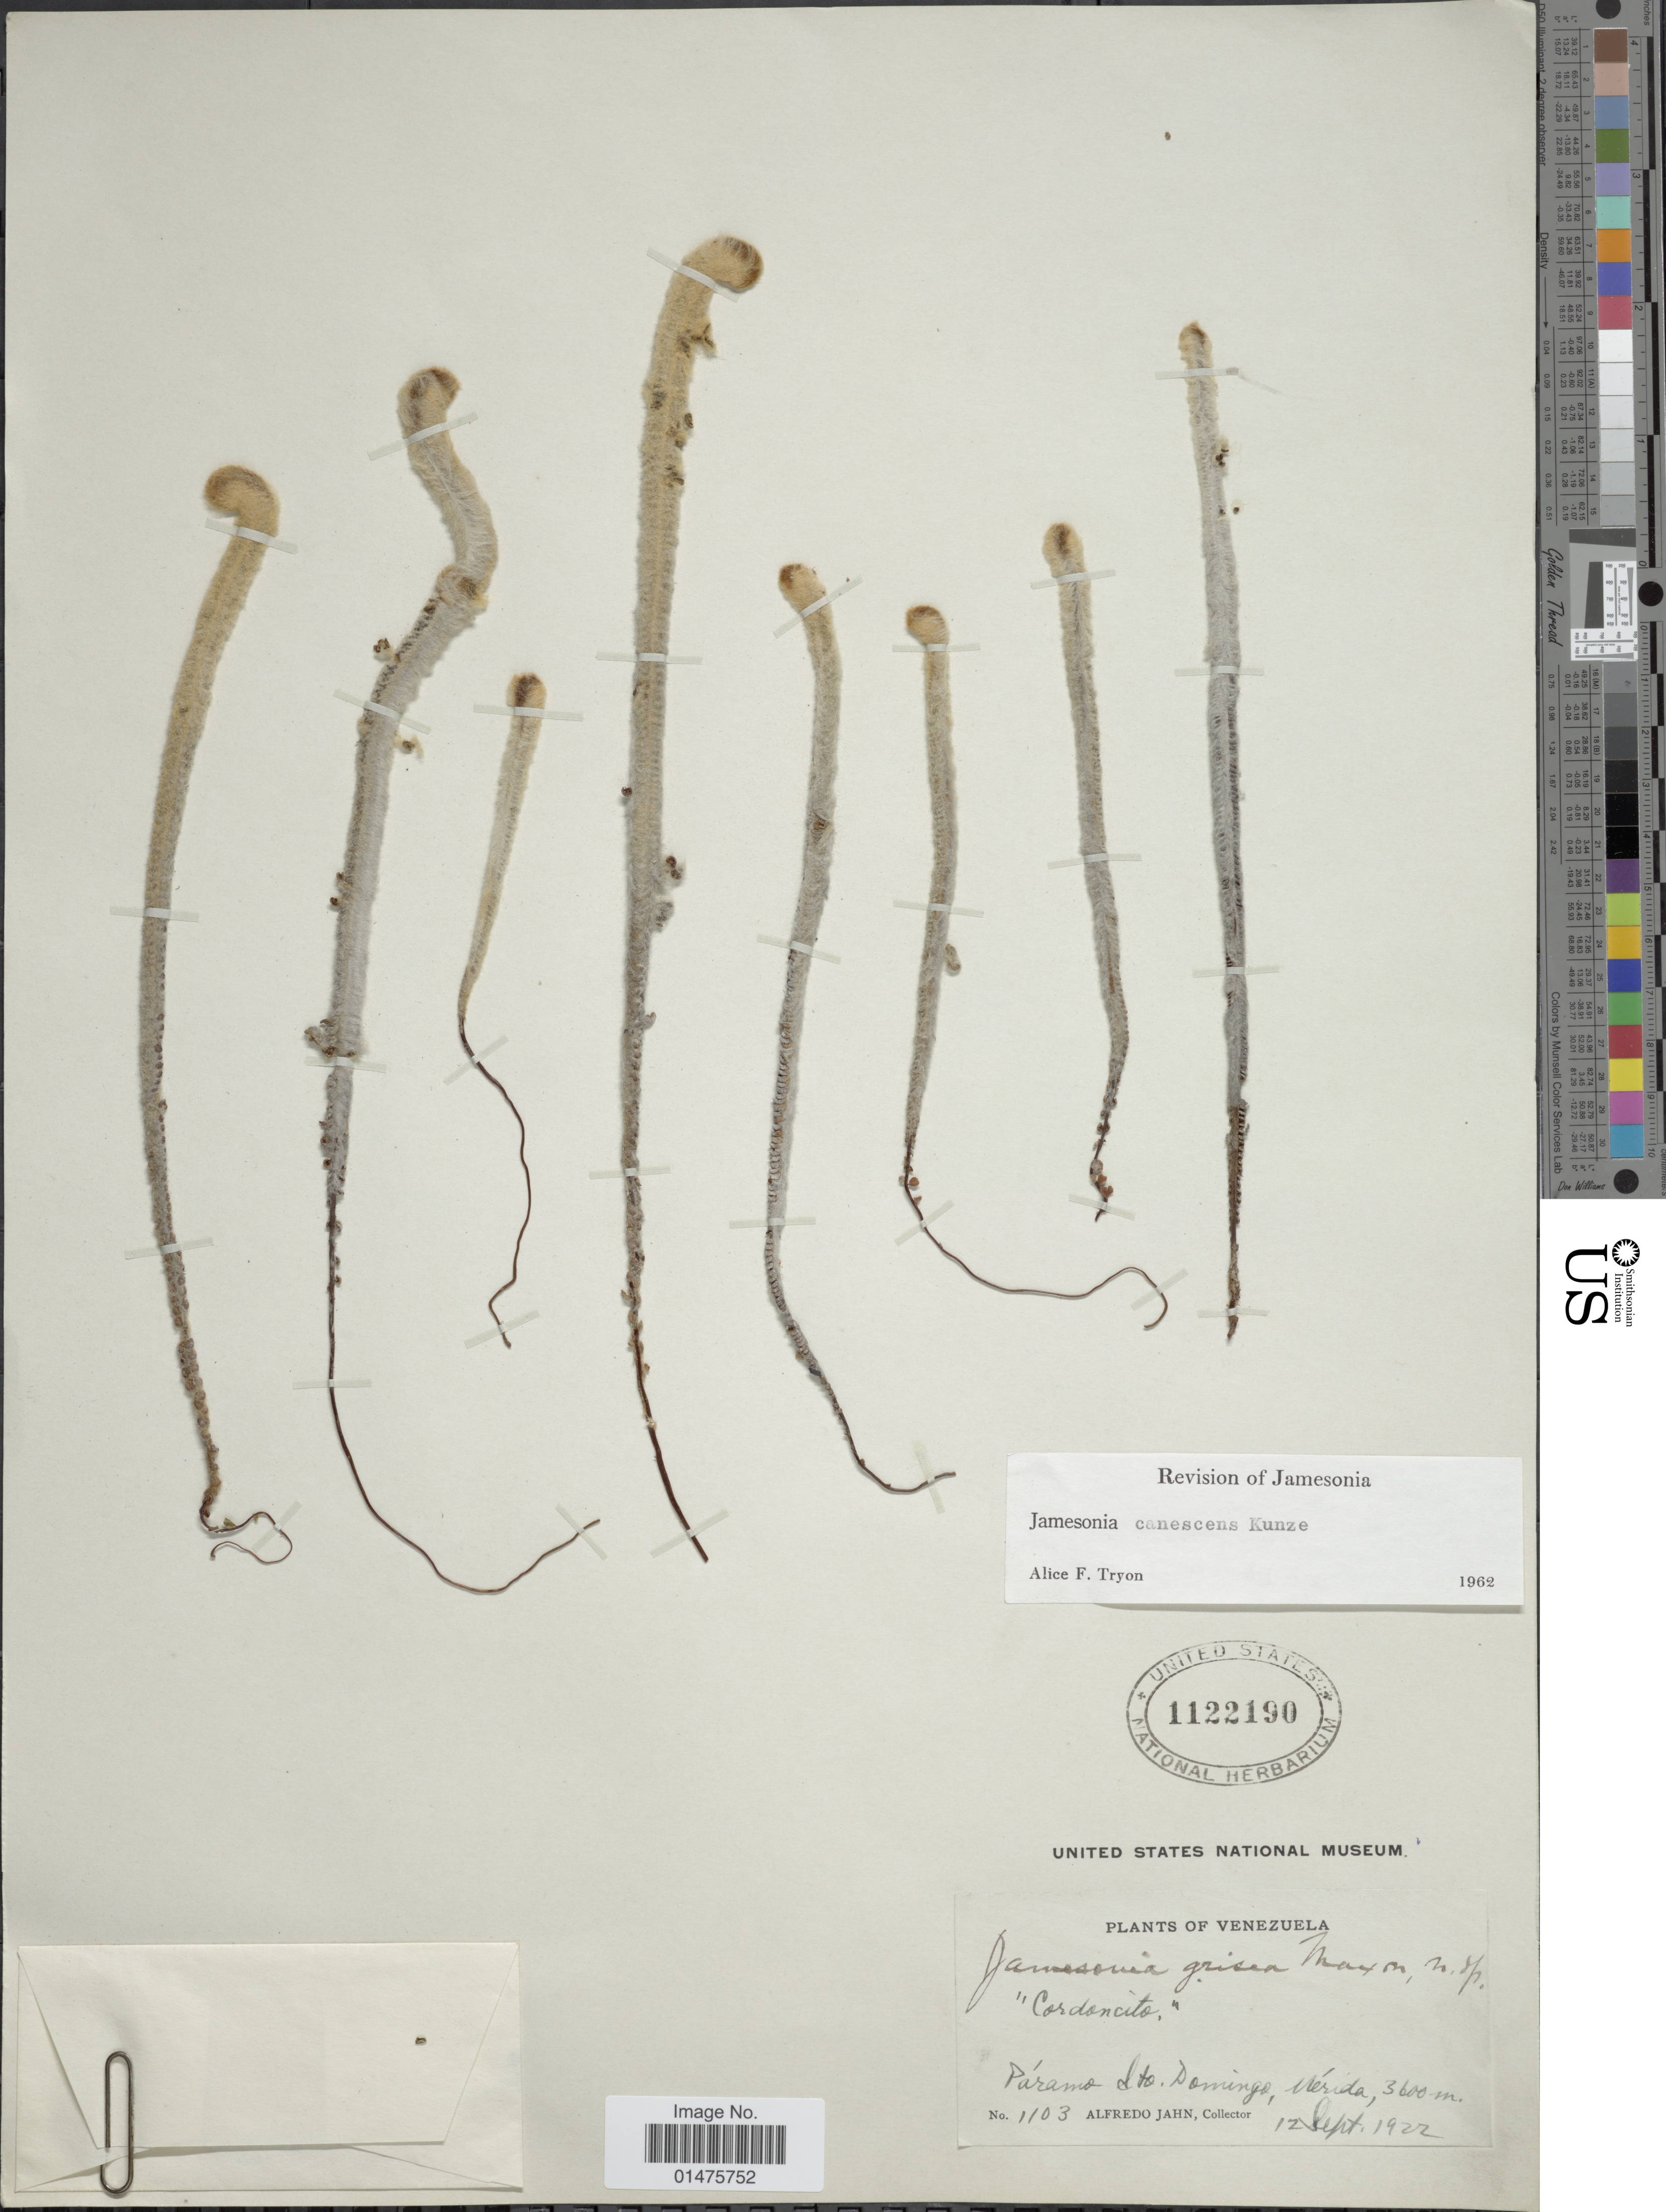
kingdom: Plantae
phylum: Tracheophyta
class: Polypodiopsida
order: Polypodiales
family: Pteridaceae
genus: Jamesonia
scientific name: Jamesonia canescens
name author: Kunze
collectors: A. Jahn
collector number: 1103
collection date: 1922-09-12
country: Venezuela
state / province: Mérida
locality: Páramo Sta Domingo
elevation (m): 3600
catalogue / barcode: US 1122190